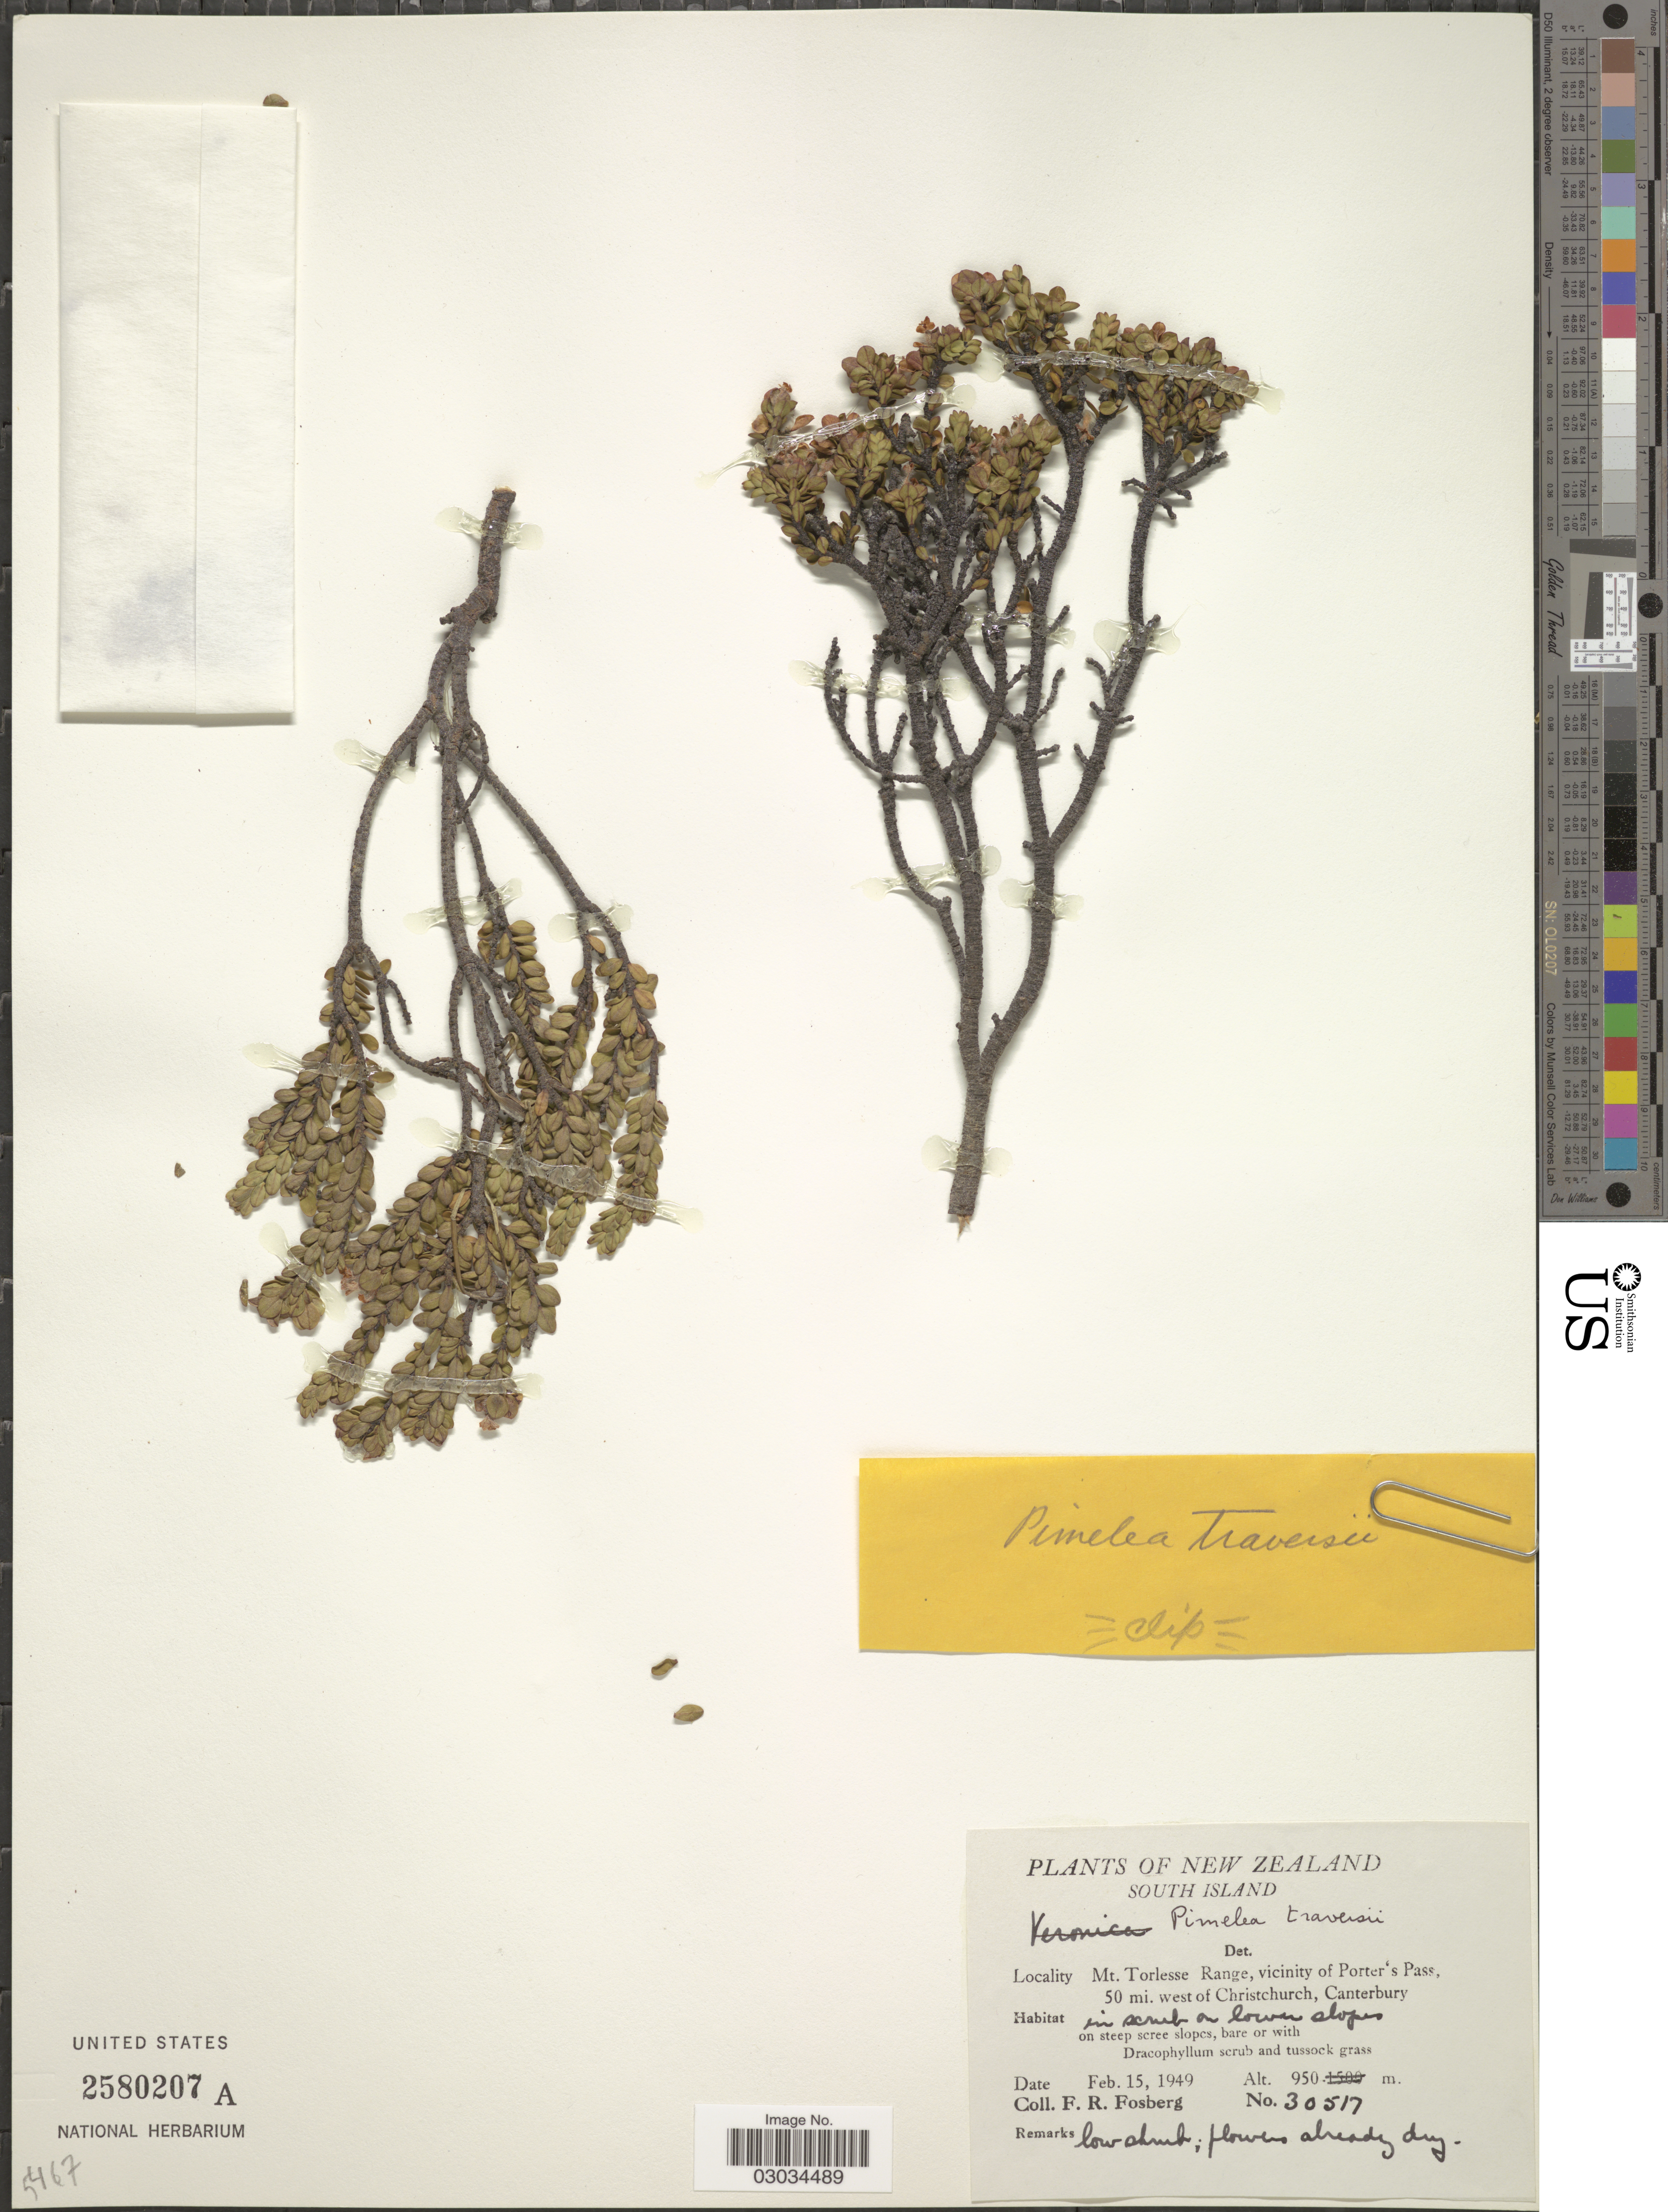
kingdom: Plantae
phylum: Tracheophyta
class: Magnoliopsida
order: Malvales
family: Thymelaeaceae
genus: Pimelea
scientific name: Pimelea traversii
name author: Hook. f.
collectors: F. R. Fosberg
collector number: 30517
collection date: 1949-02-15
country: New Zealand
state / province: Canterbury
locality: South Island. Mt. Torlesse Range, vicinity of Porter's Pass, 50 mi. west of Christchurch, Canterbury.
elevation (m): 950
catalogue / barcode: US 2580207A